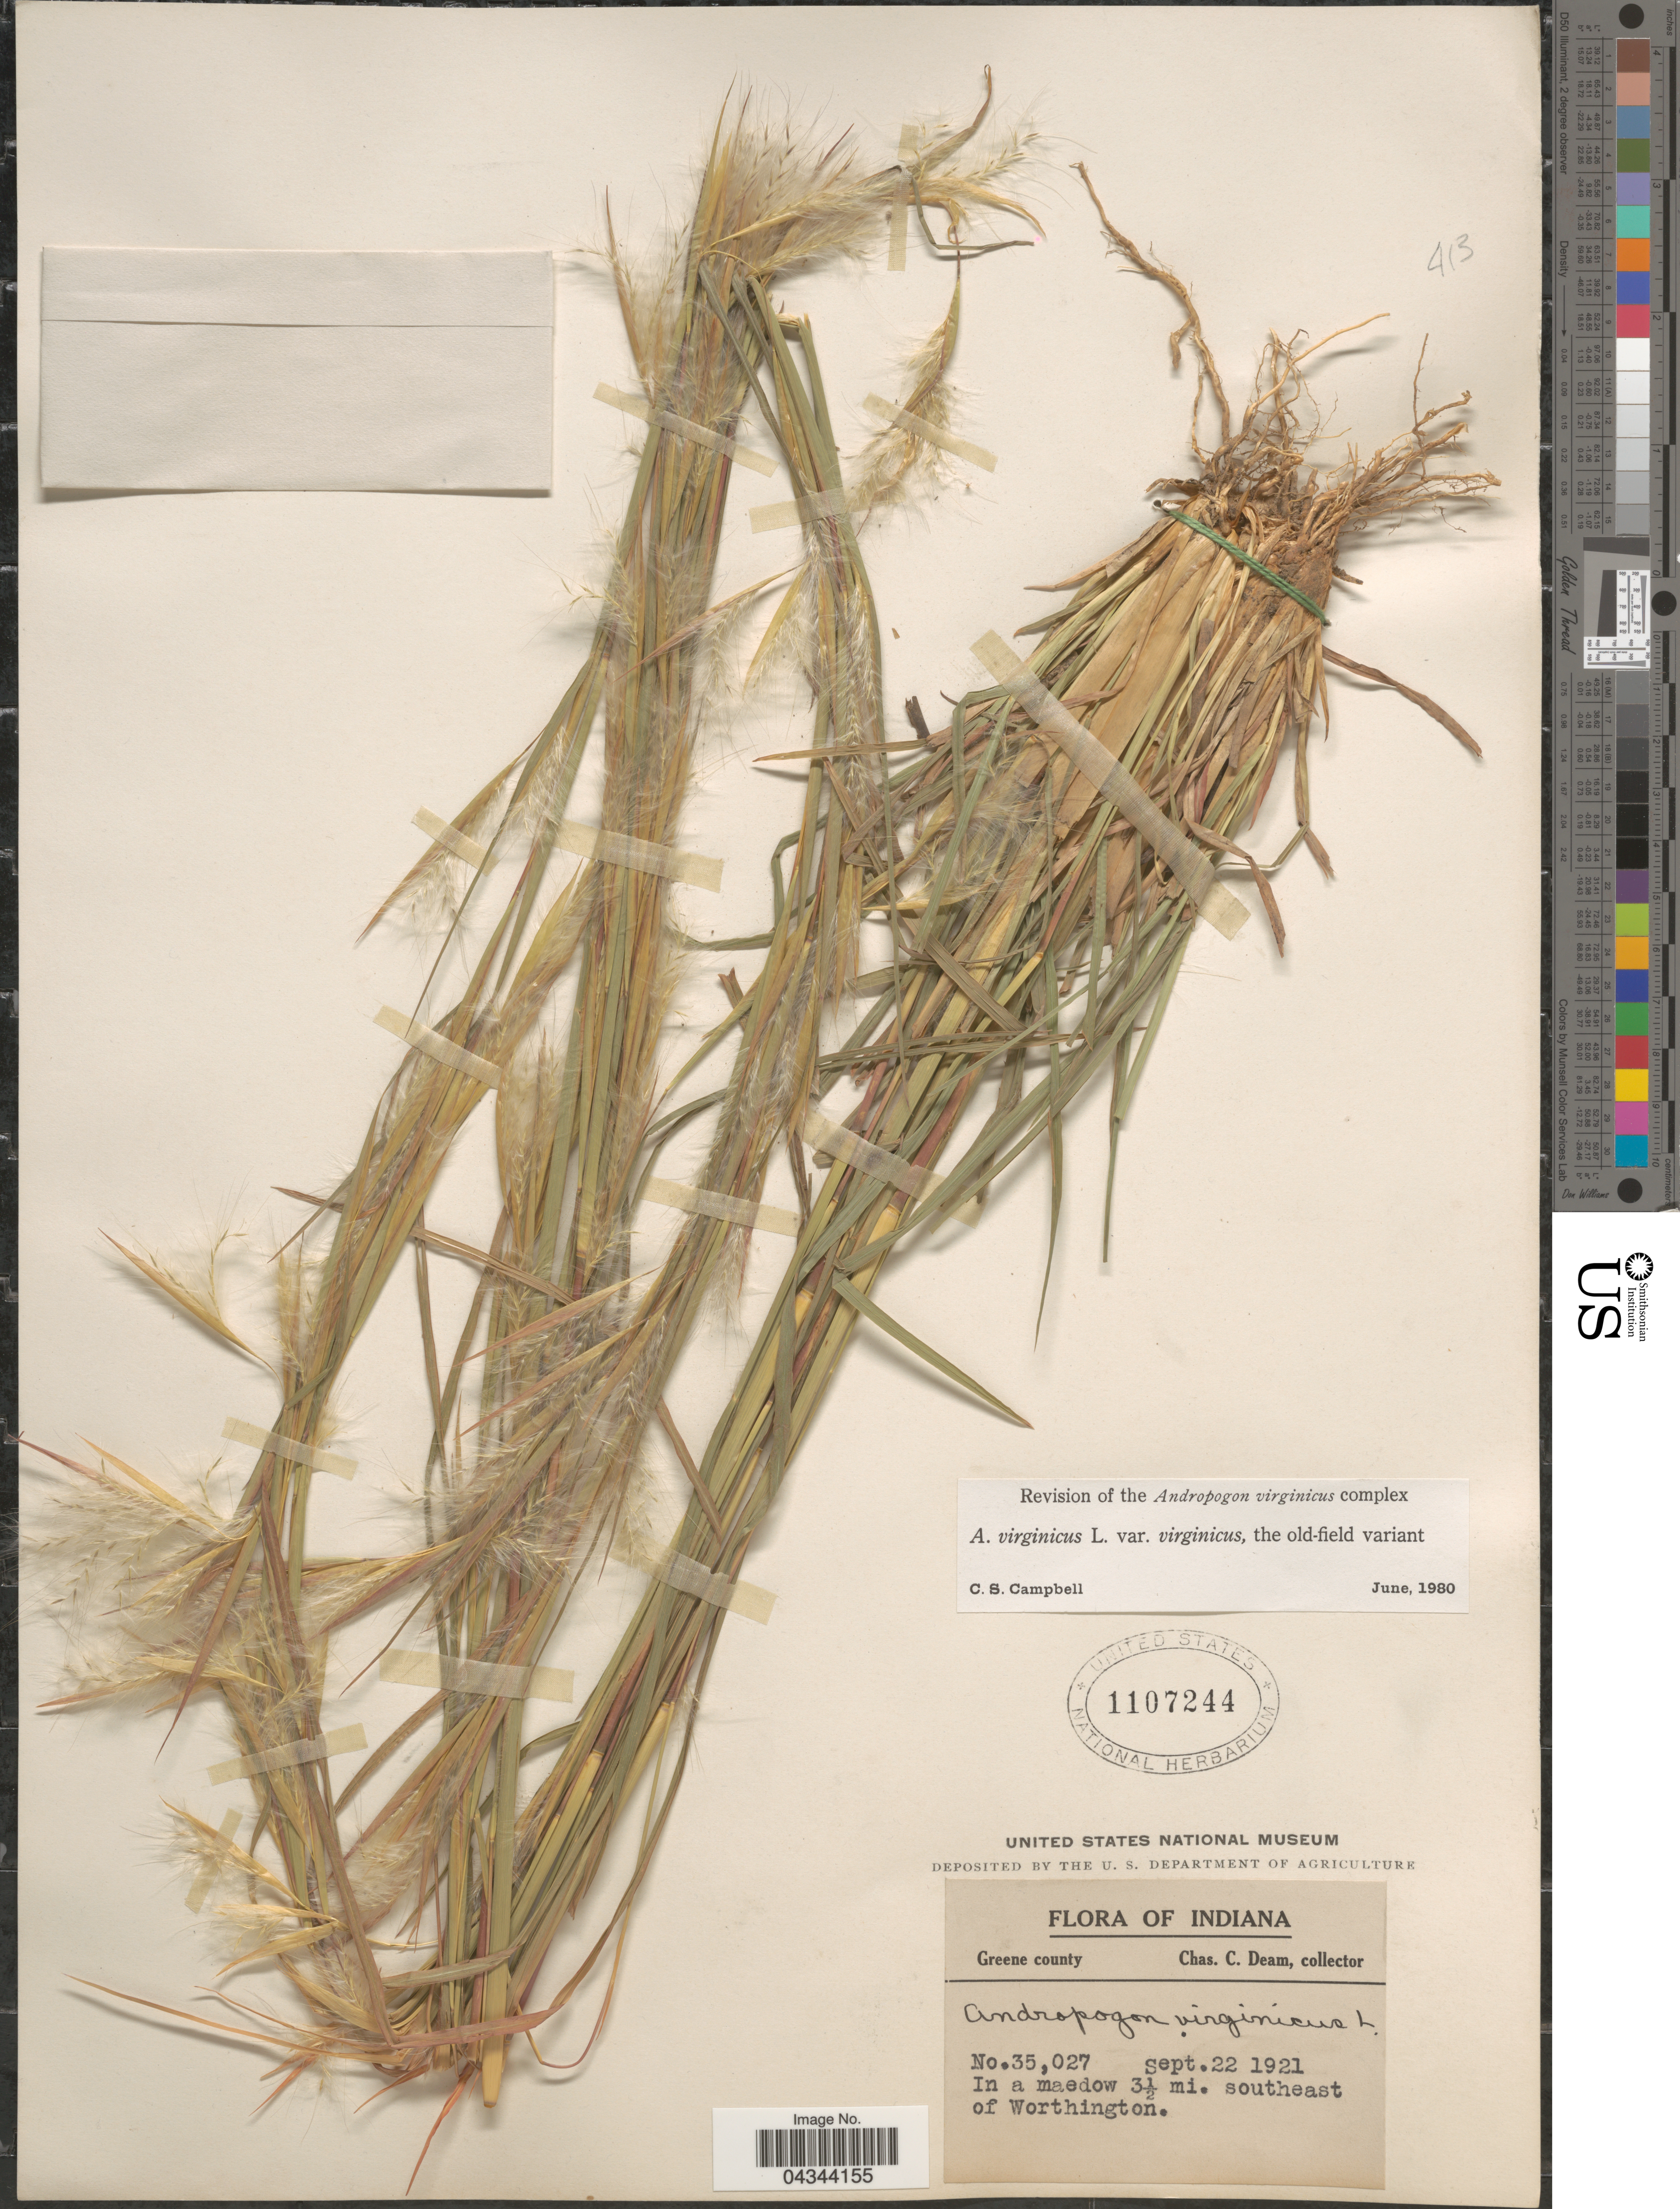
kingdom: Plantae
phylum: Tracheophyta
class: Liliopsida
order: Poales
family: Poaceae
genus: Andropogon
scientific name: Andropogon virginicus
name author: L.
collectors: C. C. Deam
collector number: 35027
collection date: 1921-09-22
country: United States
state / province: Indiana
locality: Greene county. In a meadow 3½ mi. southeast of Worthington.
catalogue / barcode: US 1107244